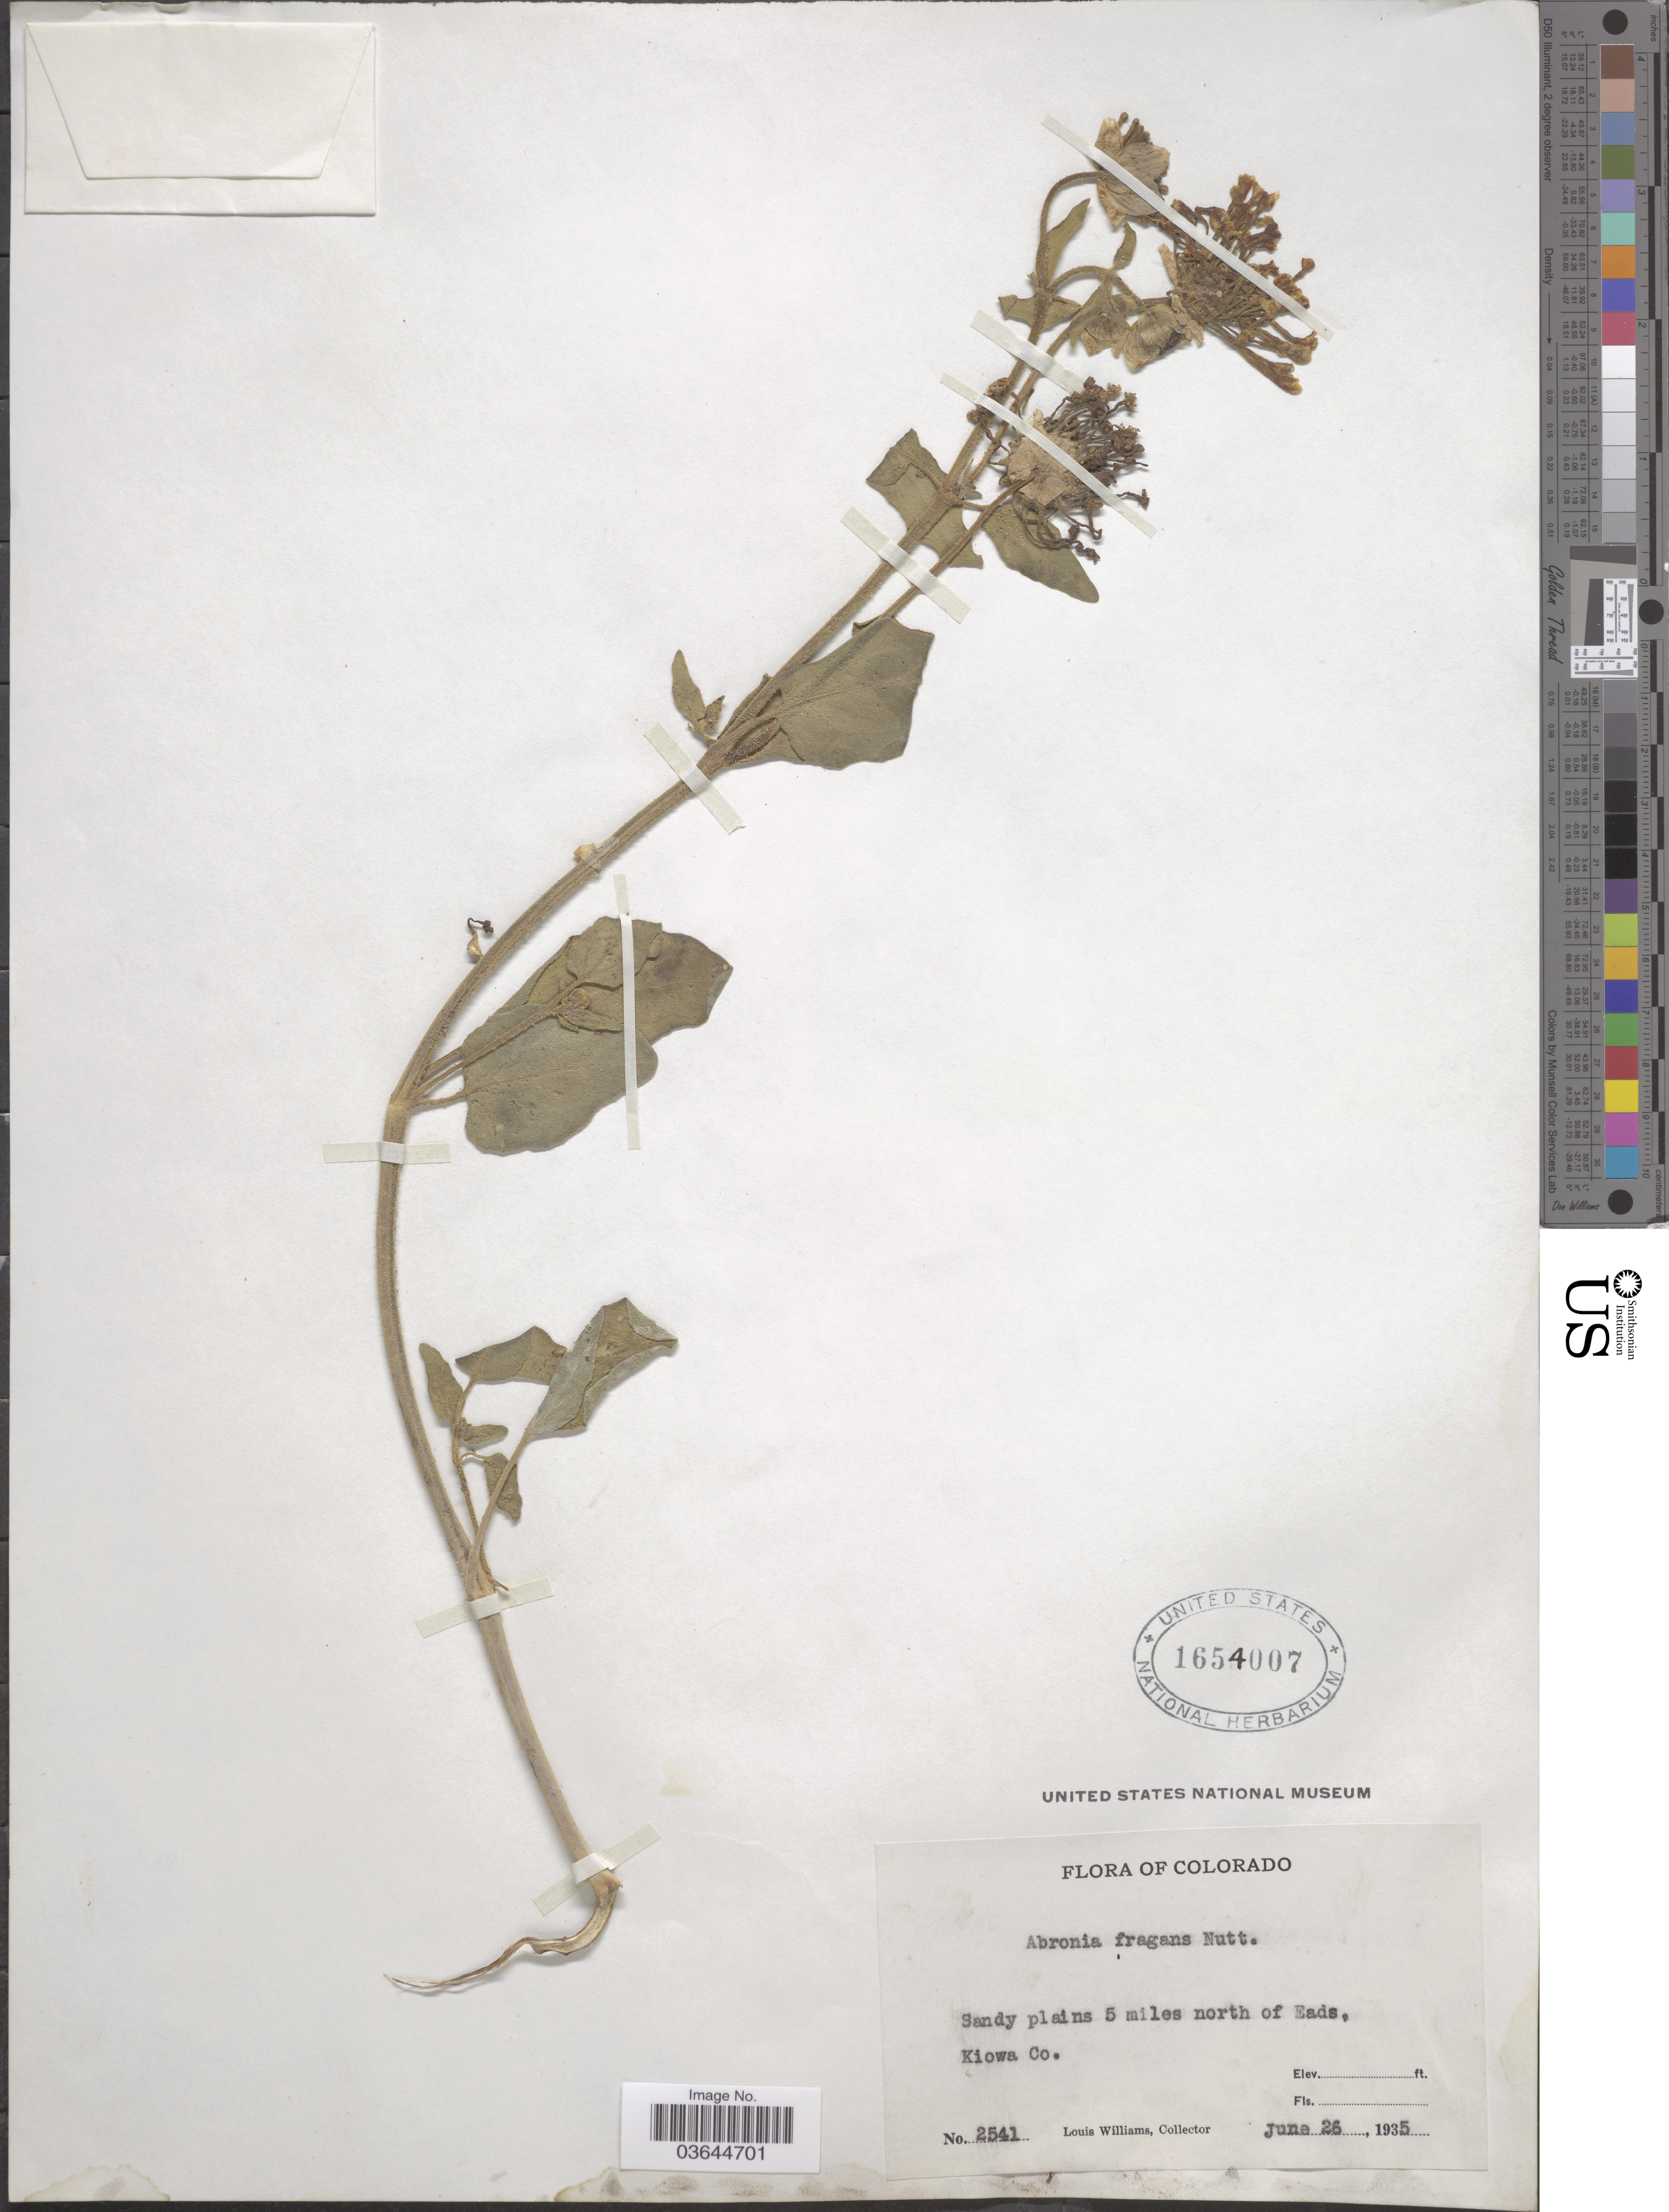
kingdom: Plantae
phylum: Tracheophyta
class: Magnoliopsida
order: Caryophyllales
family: Nyctaginaceae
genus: Abronia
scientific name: Abronia fragrans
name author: Nutt. ex Hook.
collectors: L. G. Williams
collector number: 2541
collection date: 1935-06-26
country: United States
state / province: Colorado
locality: Sandy plains 5 miles north of Eads, Kiowa Co.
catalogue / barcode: US 1654007